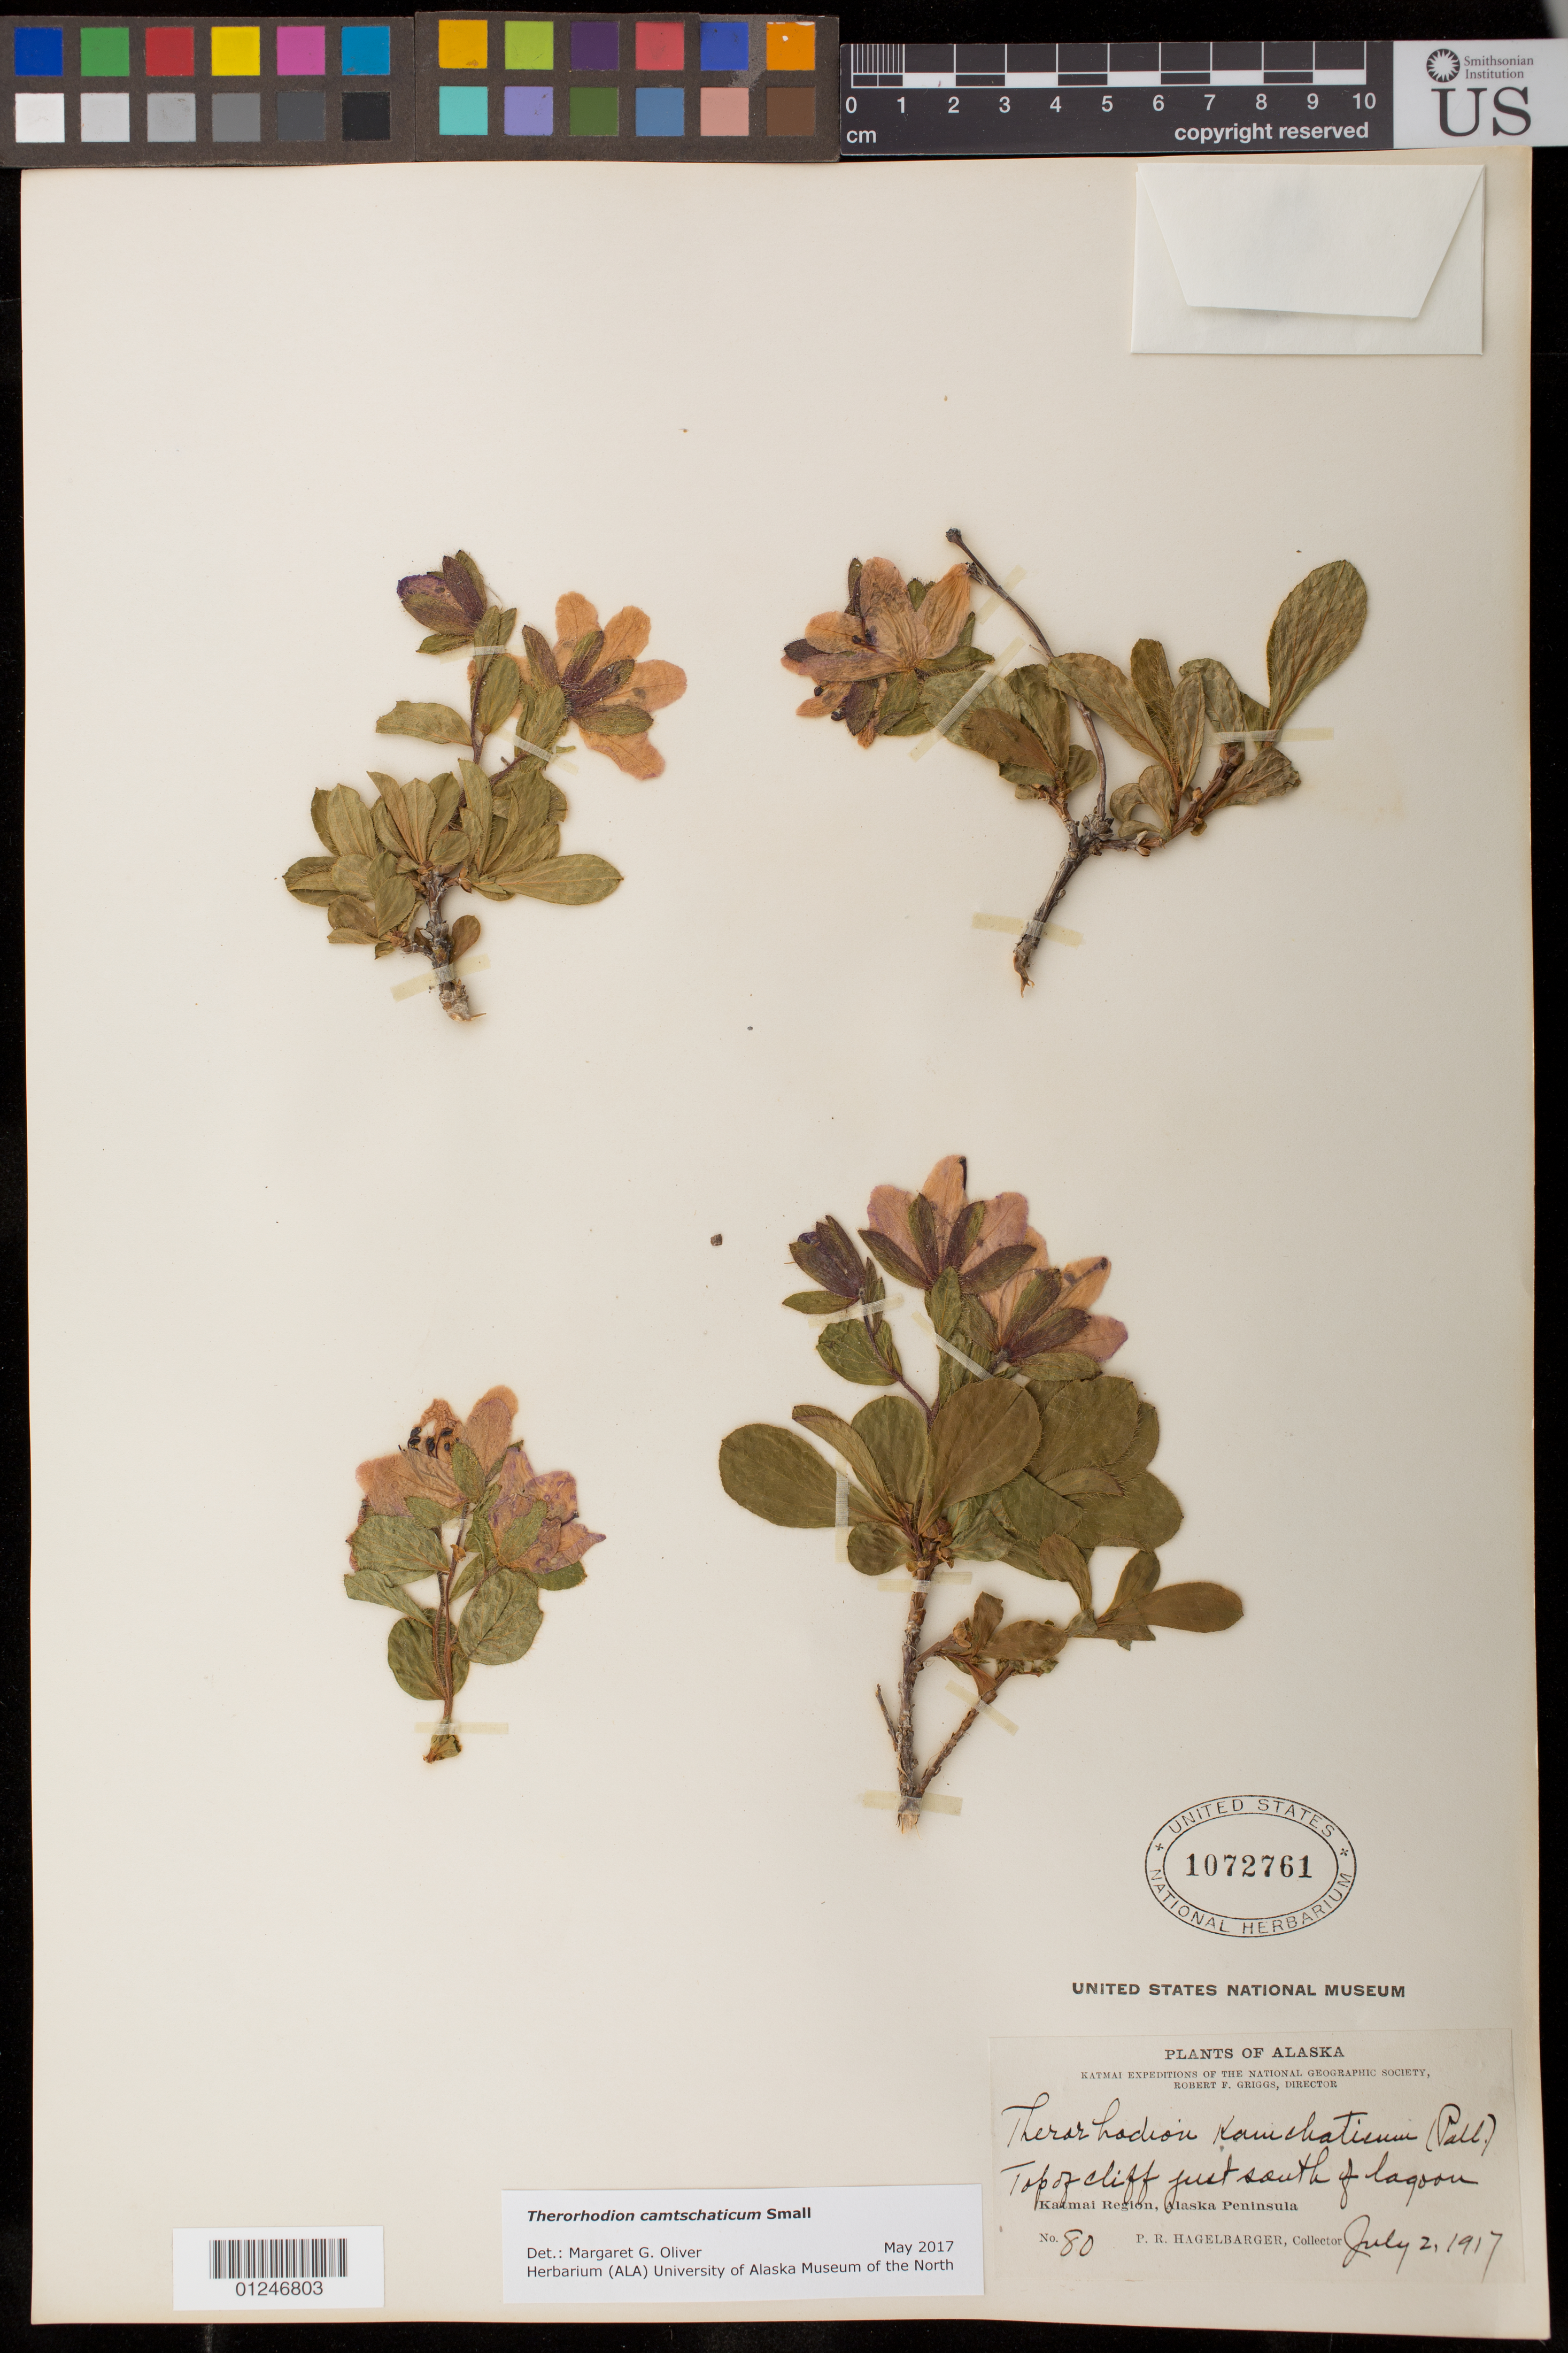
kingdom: Plantae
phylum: Tracheophyta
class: Magnoliopsida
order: Ericales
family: Ericaceae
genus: Therorhodion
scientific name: Therorhodion camtschaticum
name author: (Pall.) Small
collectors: P. Hagelbarger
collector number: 80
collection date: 1917-07-02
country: United States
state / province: Alaska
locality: Katmai Region, Alaska Peninsula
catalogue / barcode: US 1072761